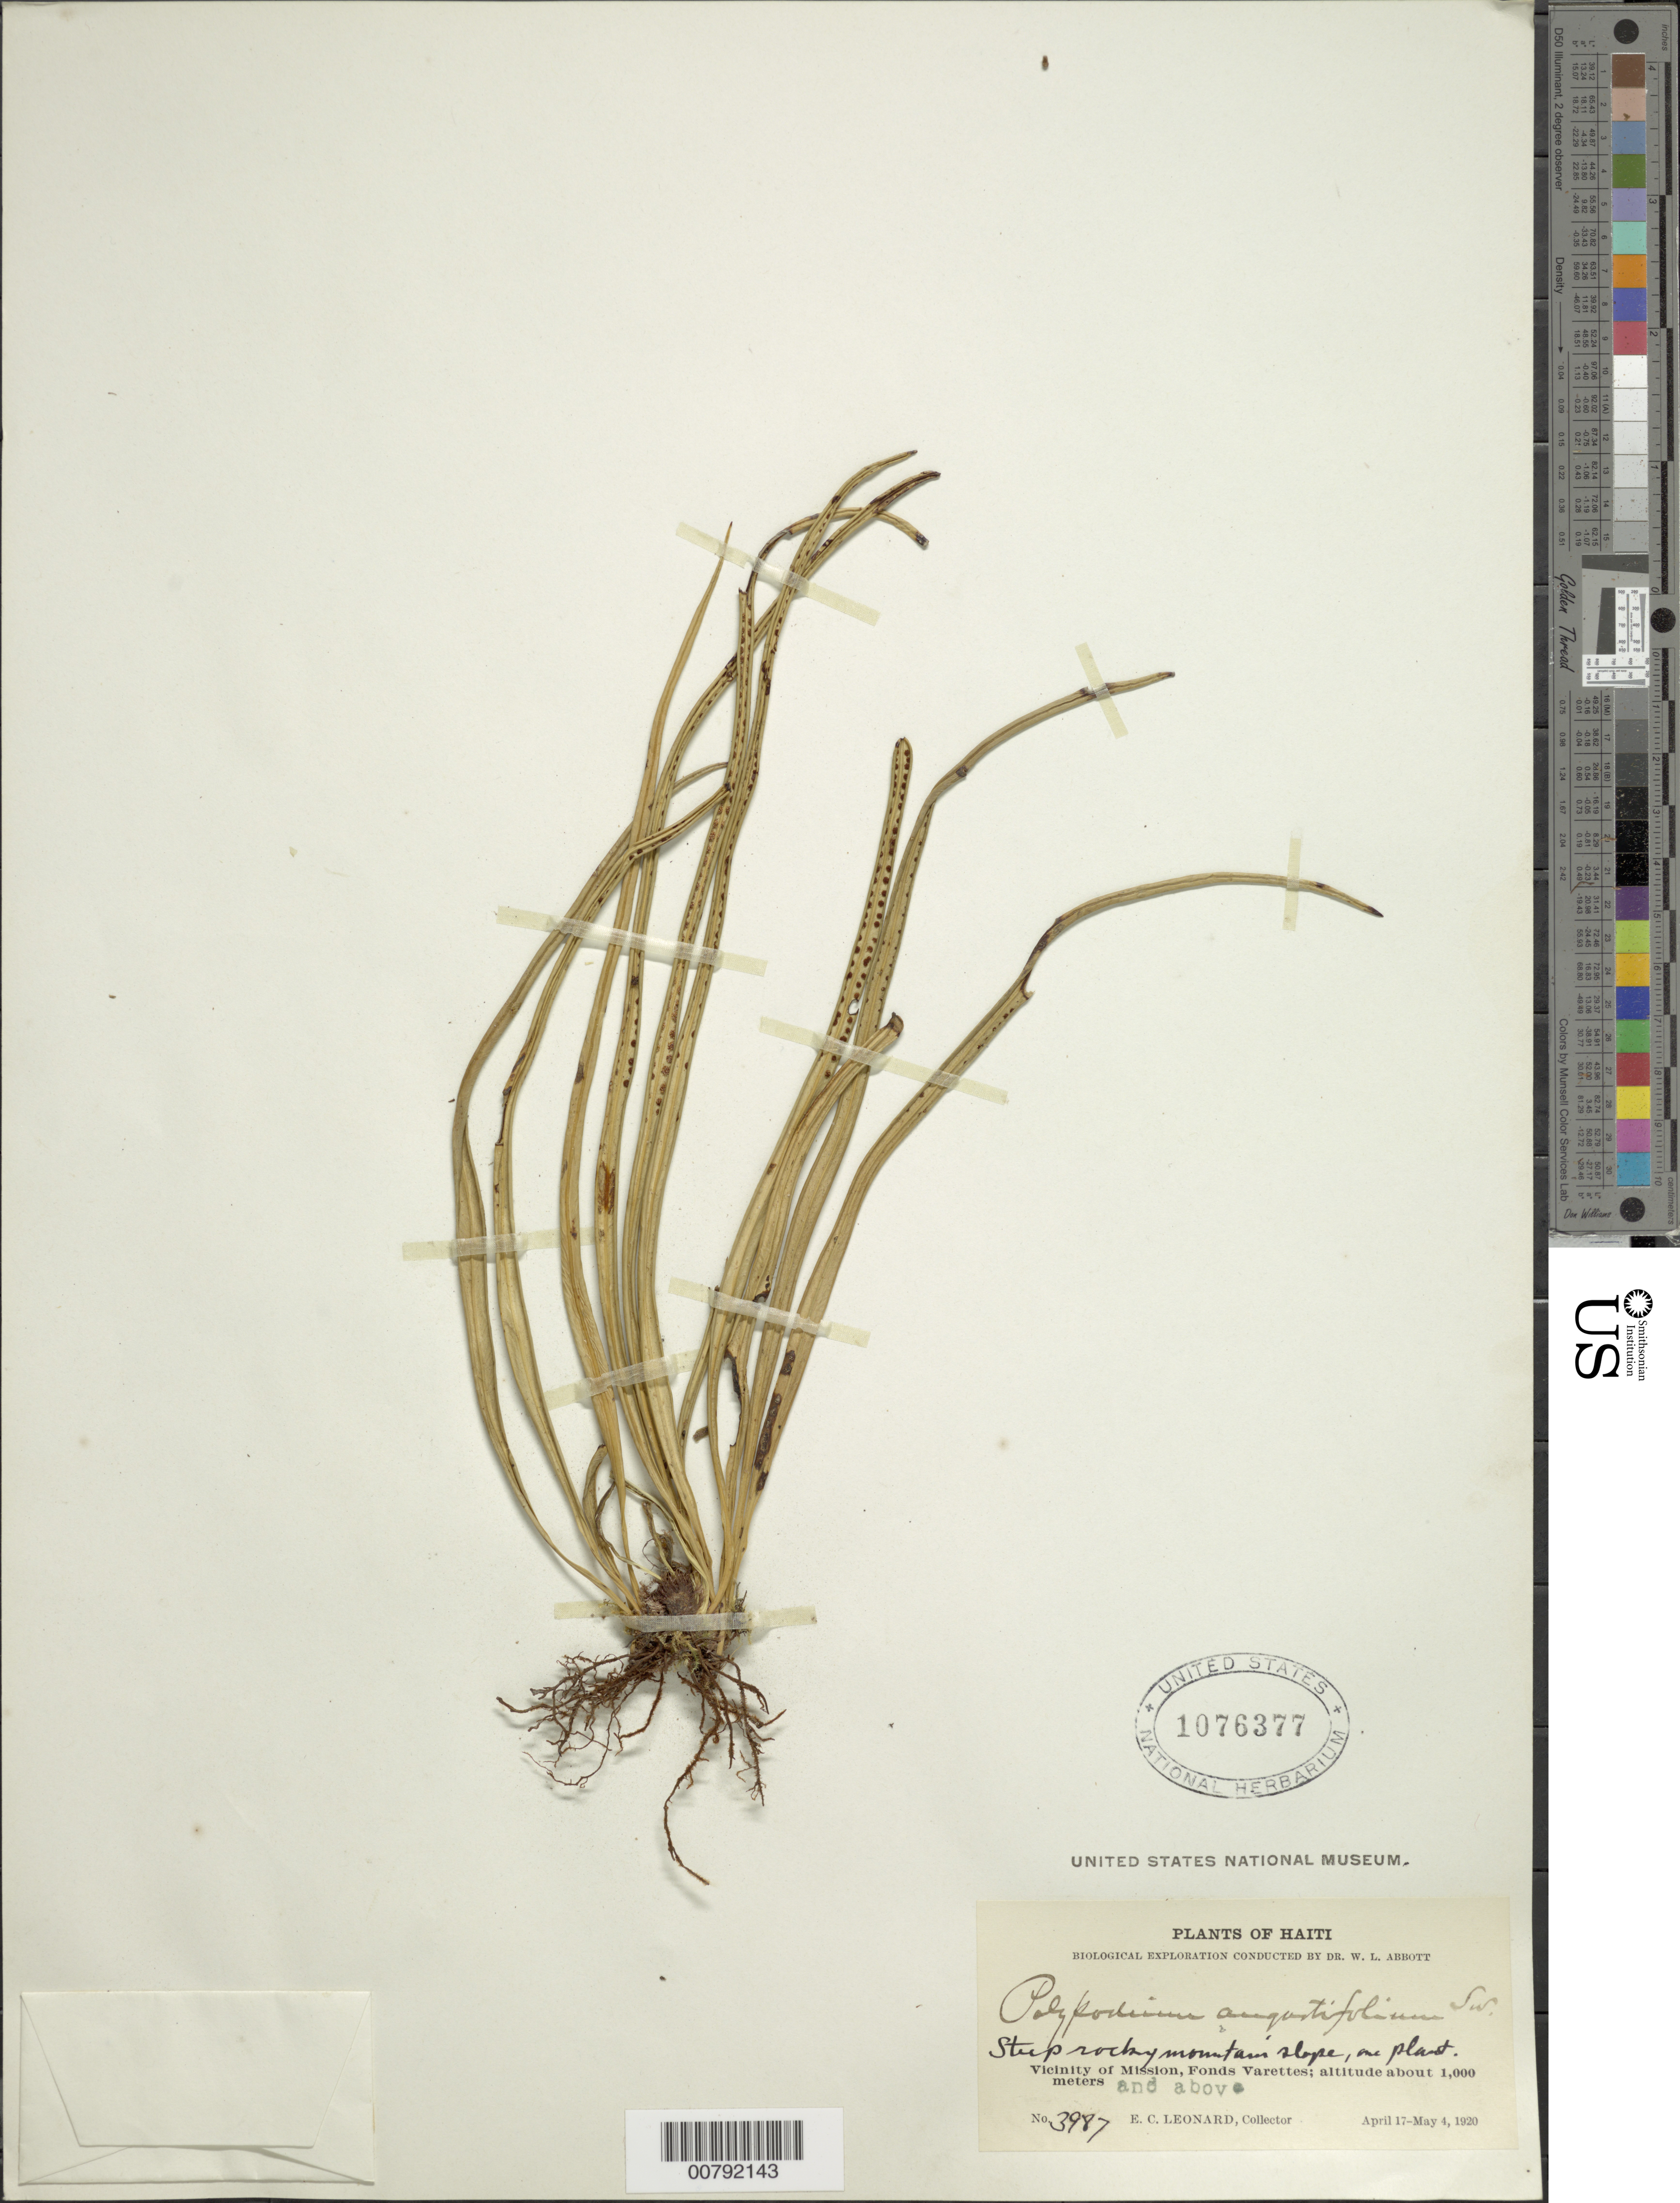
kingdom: Plantae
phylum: Tracheophyta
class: Polypodiopsida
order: Polypodiales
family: Polypodiaceae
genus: Campyloneurum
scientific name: Campyloneurum angustifolium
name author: (Sw.) Fée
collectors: E. C. Leonard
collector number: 3987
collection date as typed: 17 Apr 1920 04 May 1920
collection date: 1920-04-17/1920-05-04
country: Haiti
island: Hispaniola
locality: Mission vicinity; Fonds Varettes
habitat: Steep rocky mountain slopes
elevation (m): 1000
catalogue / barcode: US 1076377